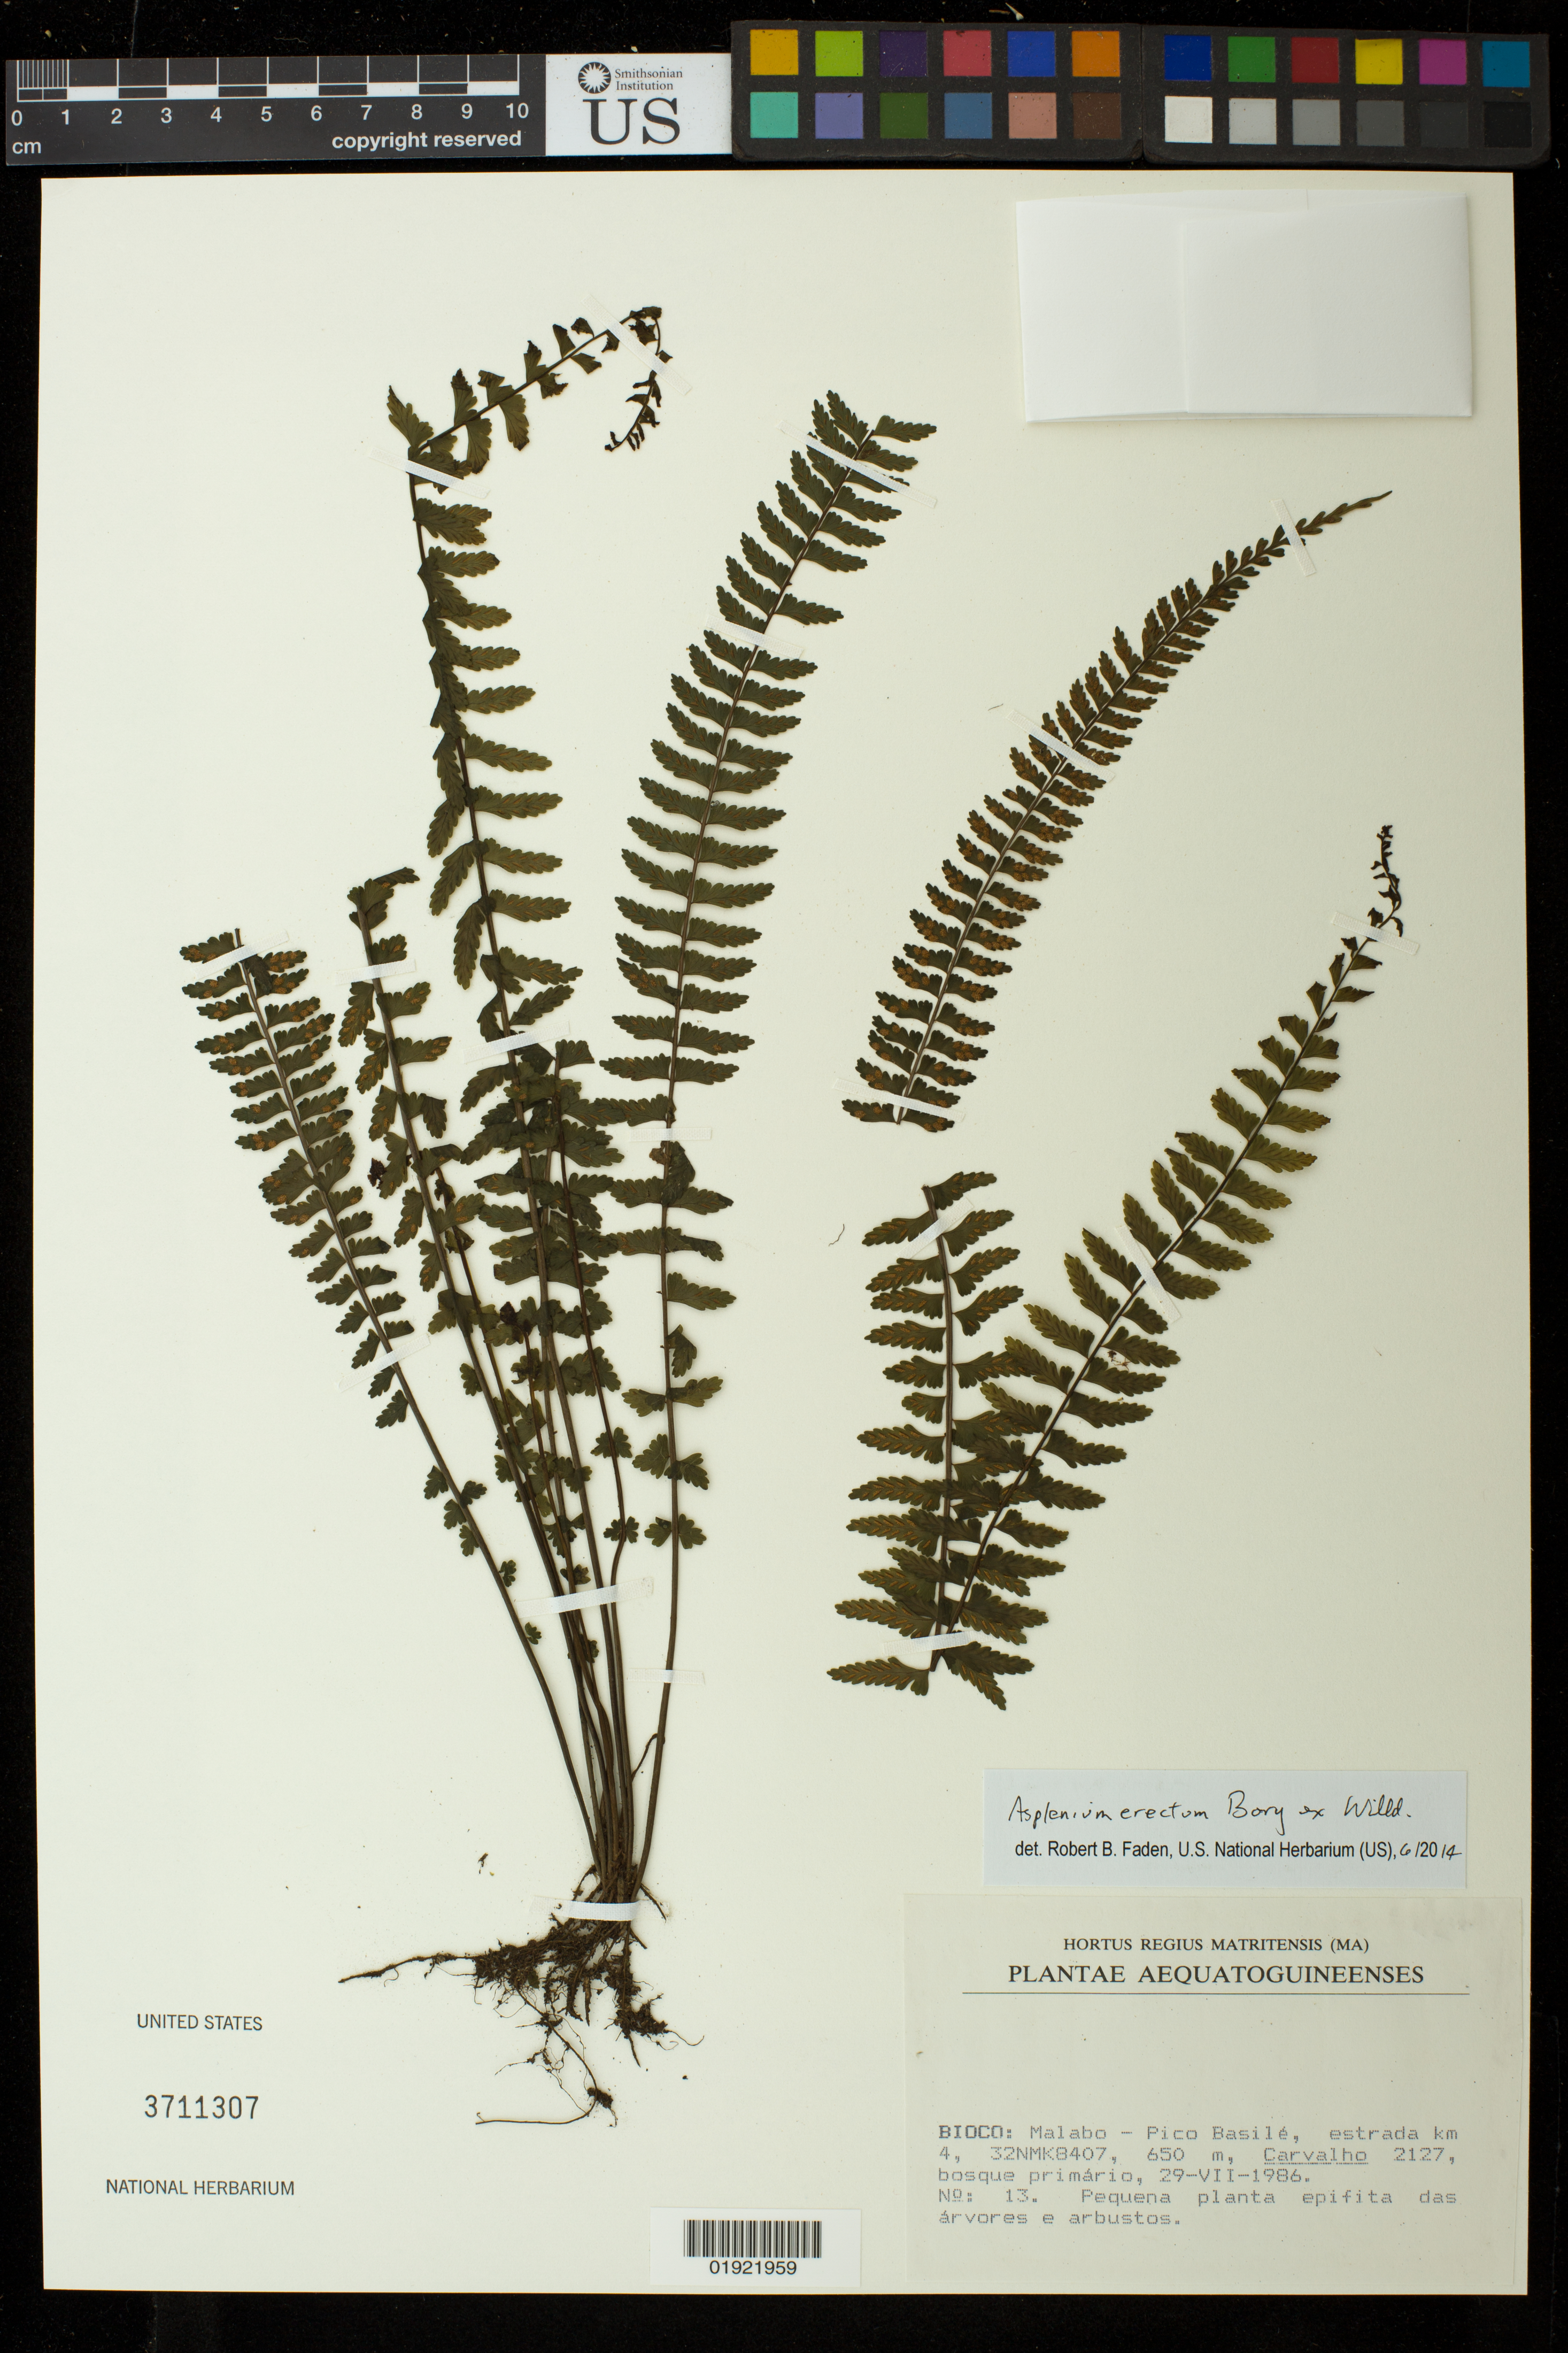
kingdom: Plantae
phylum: Tracheophyta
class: Polypodiopsida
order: Polypodiales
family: Aspleniaceae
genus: Asplenium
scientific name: Asplenium erectum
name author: Bory ex Willd.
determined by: Faden, Robert B., (US), Smithsonian Institution - National Museum of Natural History (UNITED STATES)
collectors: Carvalho, --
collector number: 2127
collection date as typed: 29-VII-1986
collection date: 1986-07-29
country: Equatorial Guinea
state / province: Bioko Norte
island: Bioko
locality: Malabo-Pico Basile, estrada km 4, 32NMK8407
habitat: bosque primario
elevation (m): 650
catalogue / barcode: US 3711307